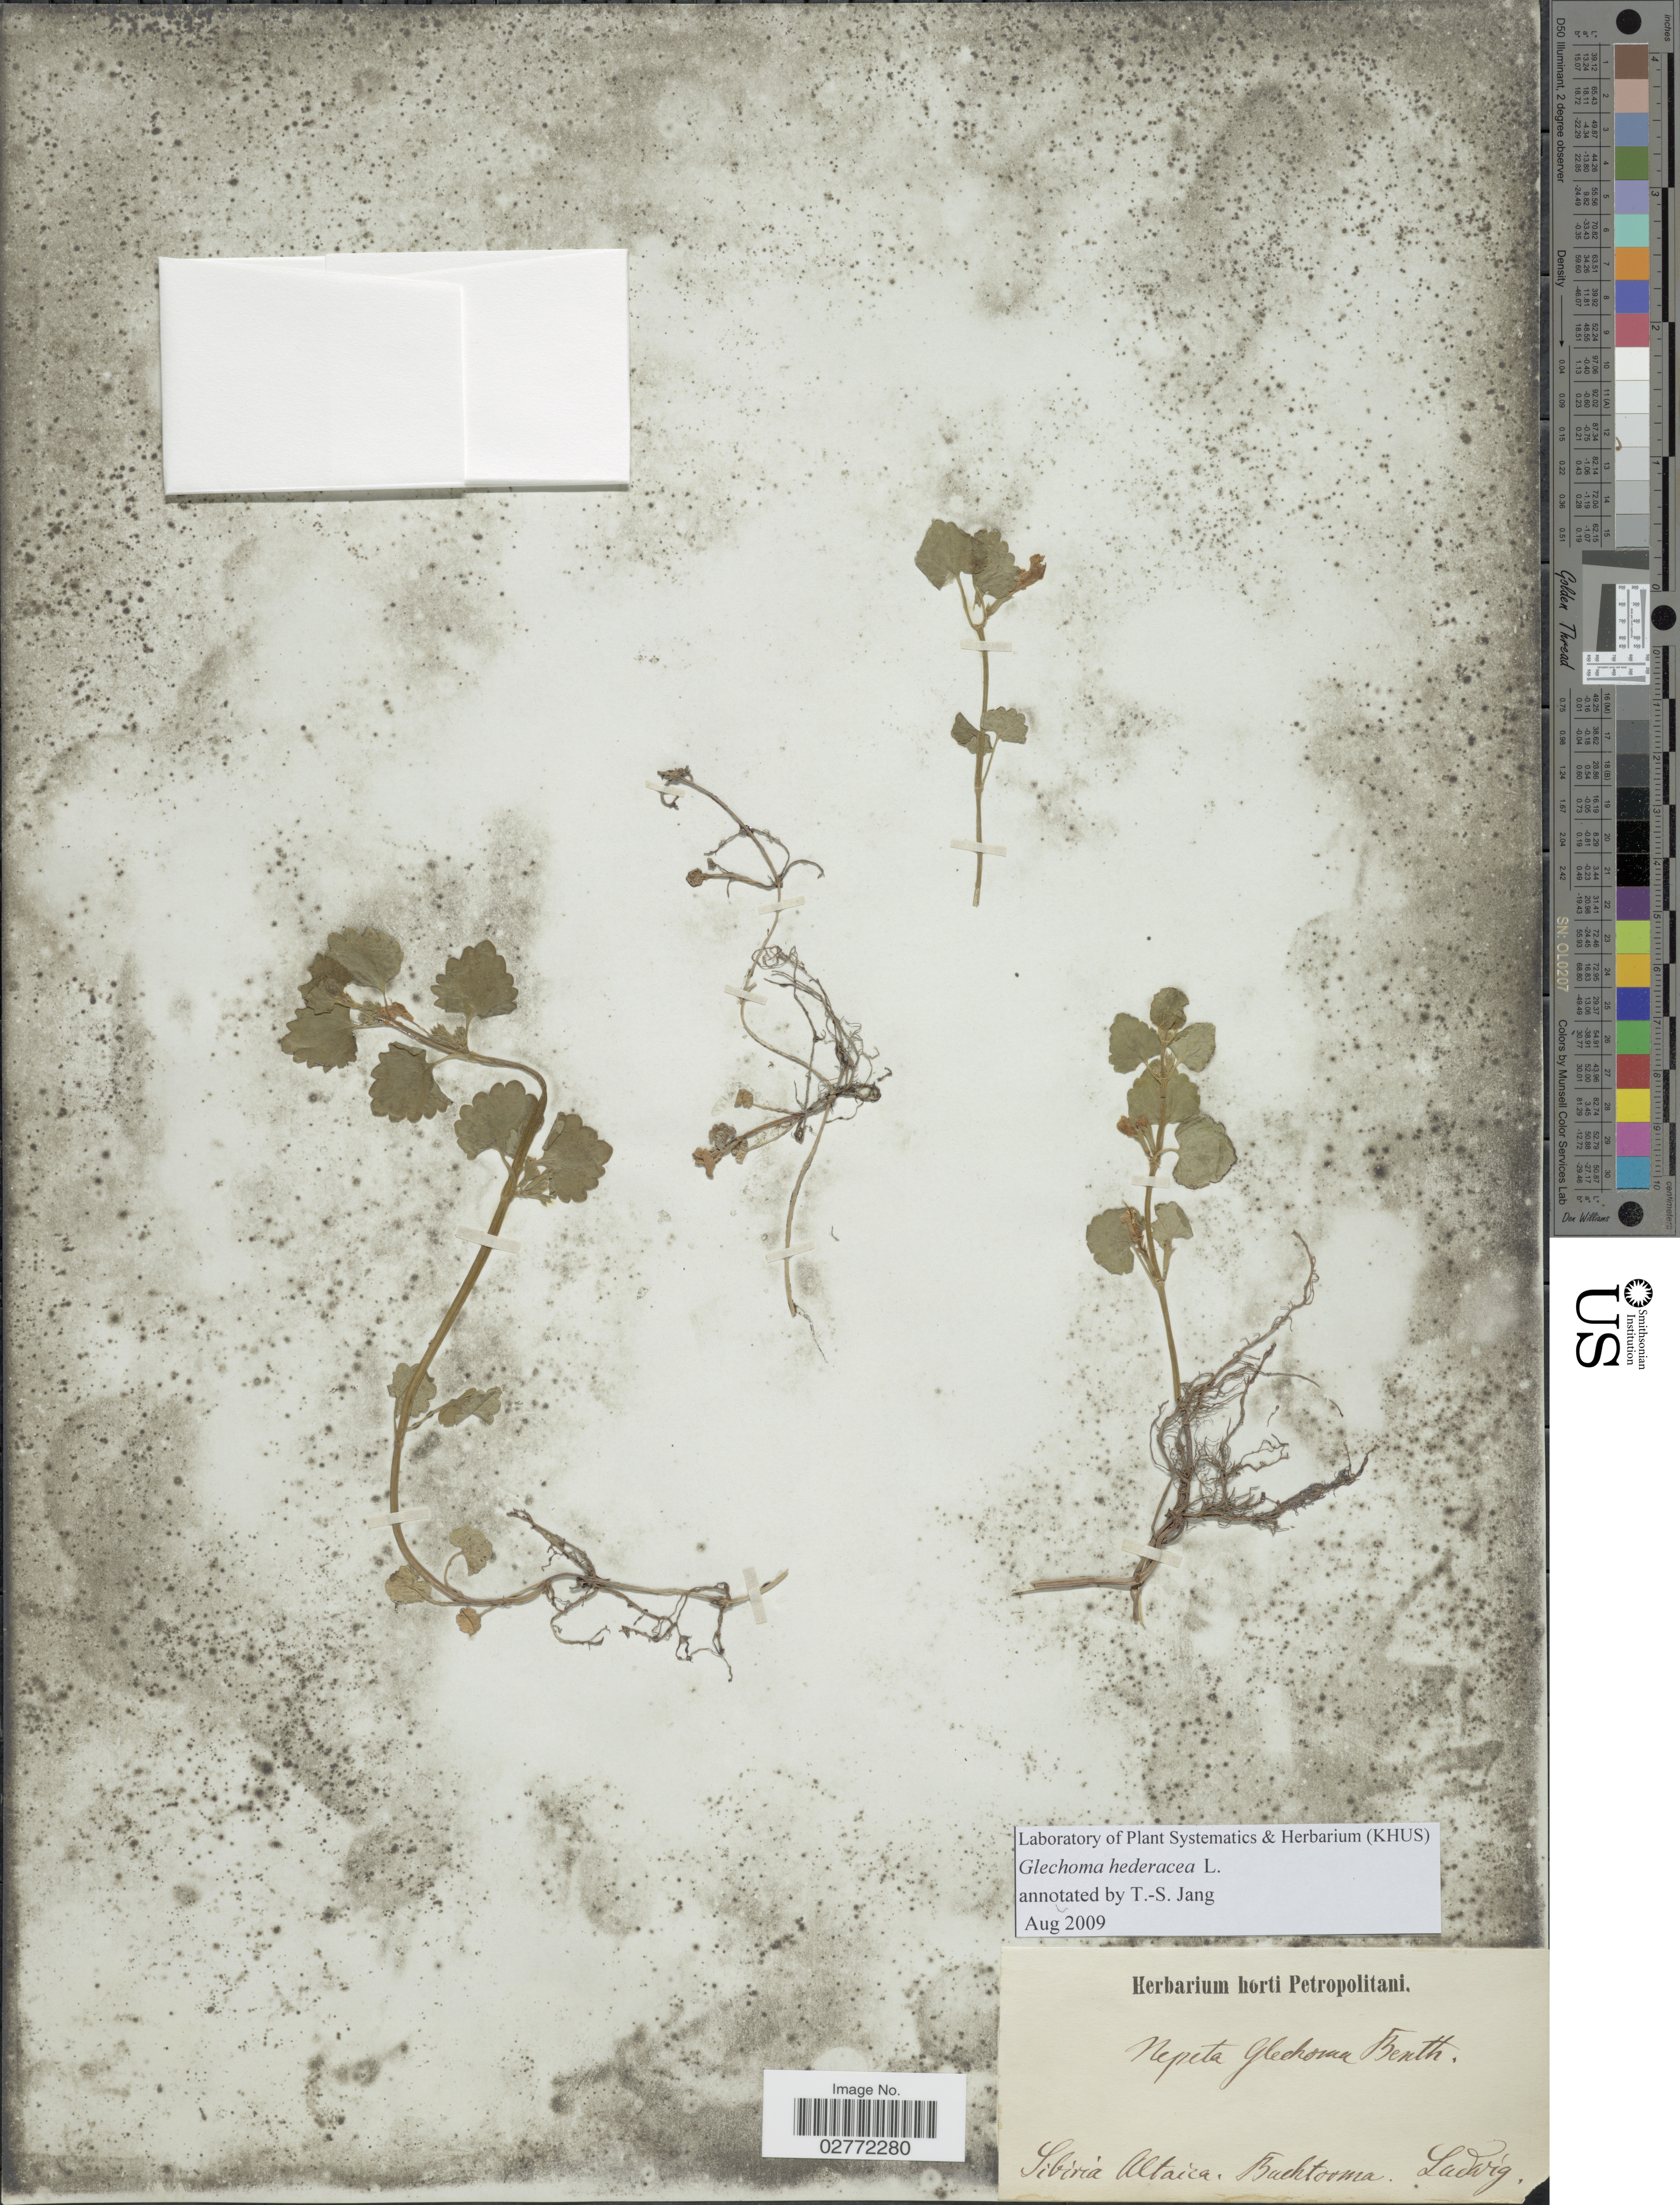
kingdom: Plantae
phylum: Tracheophyta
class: Magnoliopsida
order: Lamiales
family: Lamiaceae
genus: Glechoma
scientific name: Glechoma hederacea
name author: L.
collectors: Ludwig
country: Kazakhstan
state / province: East Kazakhstan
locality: Sibiria Altaica. Buchtorma (Buchtarma)